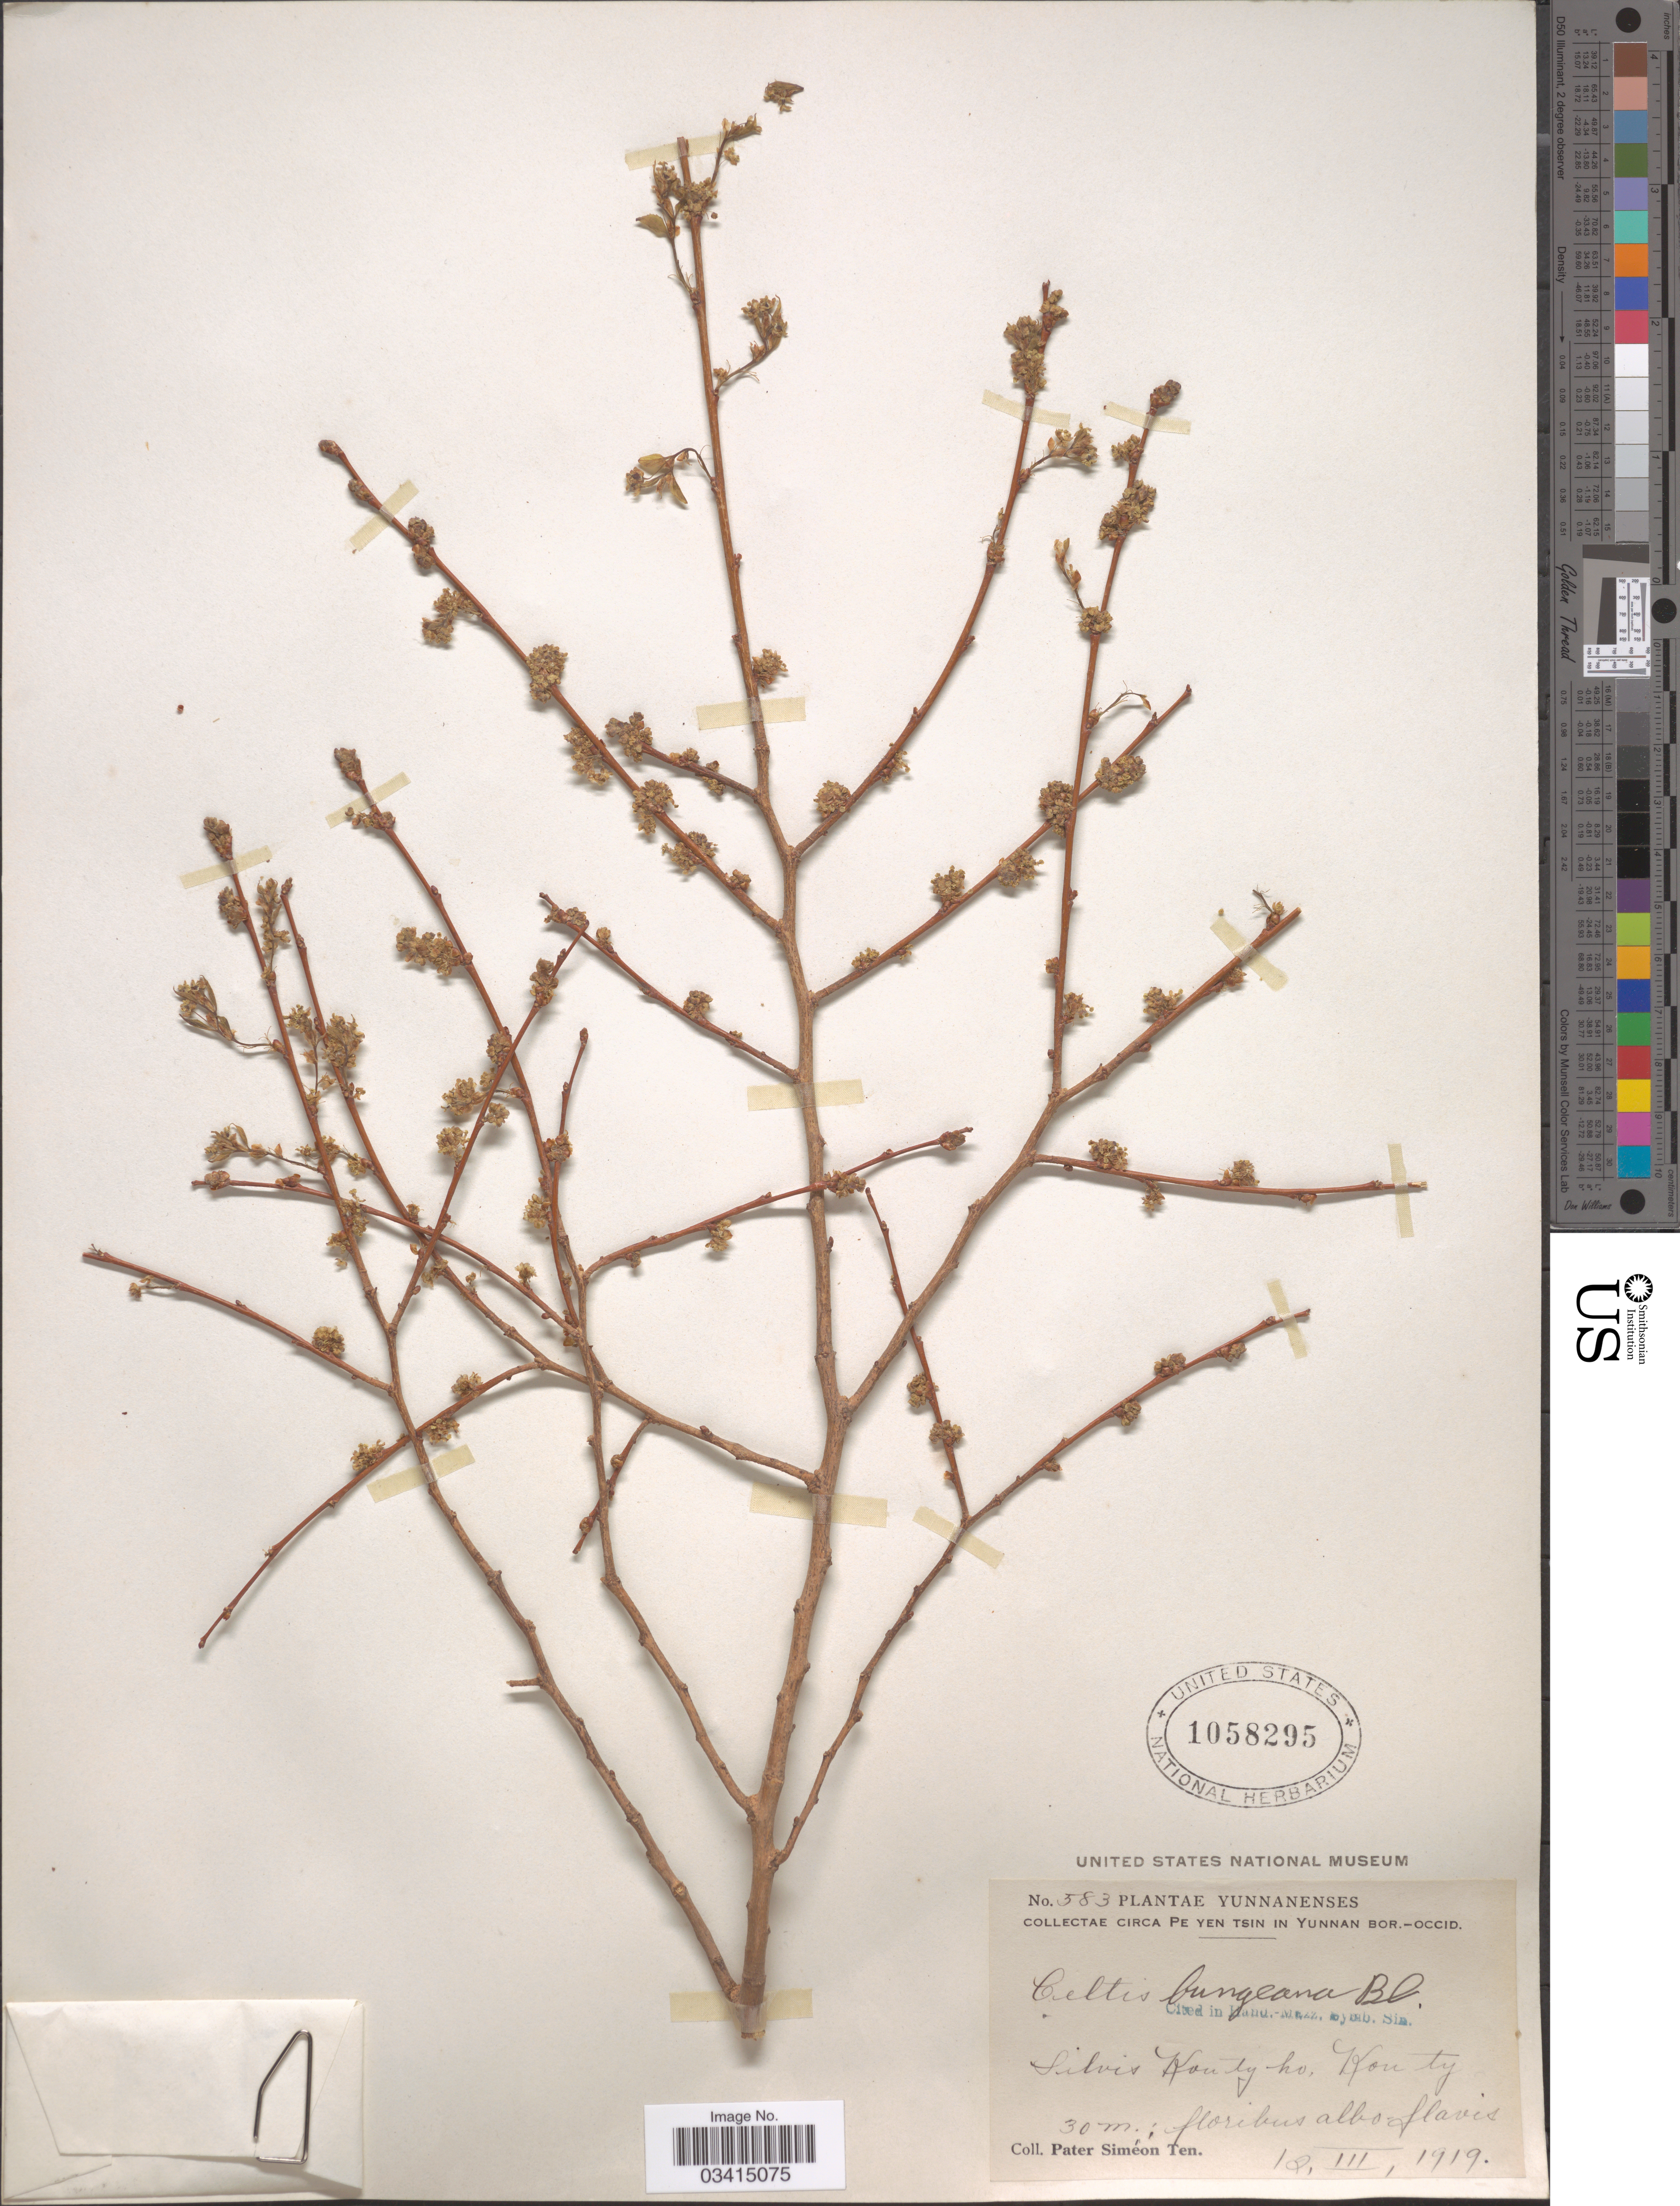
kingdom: Plantae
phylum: Tracheophyta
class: Magnoliopsida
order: Rosales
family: Cannabaceae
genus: Celtis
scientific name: Celtis bungeana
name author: Blume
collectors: P. S. Ten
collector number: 583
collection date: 1919-03-12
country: China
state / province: Yunnan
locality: Circa Pe Yen Tsin in Yunnan Bor.-Occid. Silvis Kouty [interpreted] ho. Kou [interpreted] ty.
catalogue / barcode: US 1058295